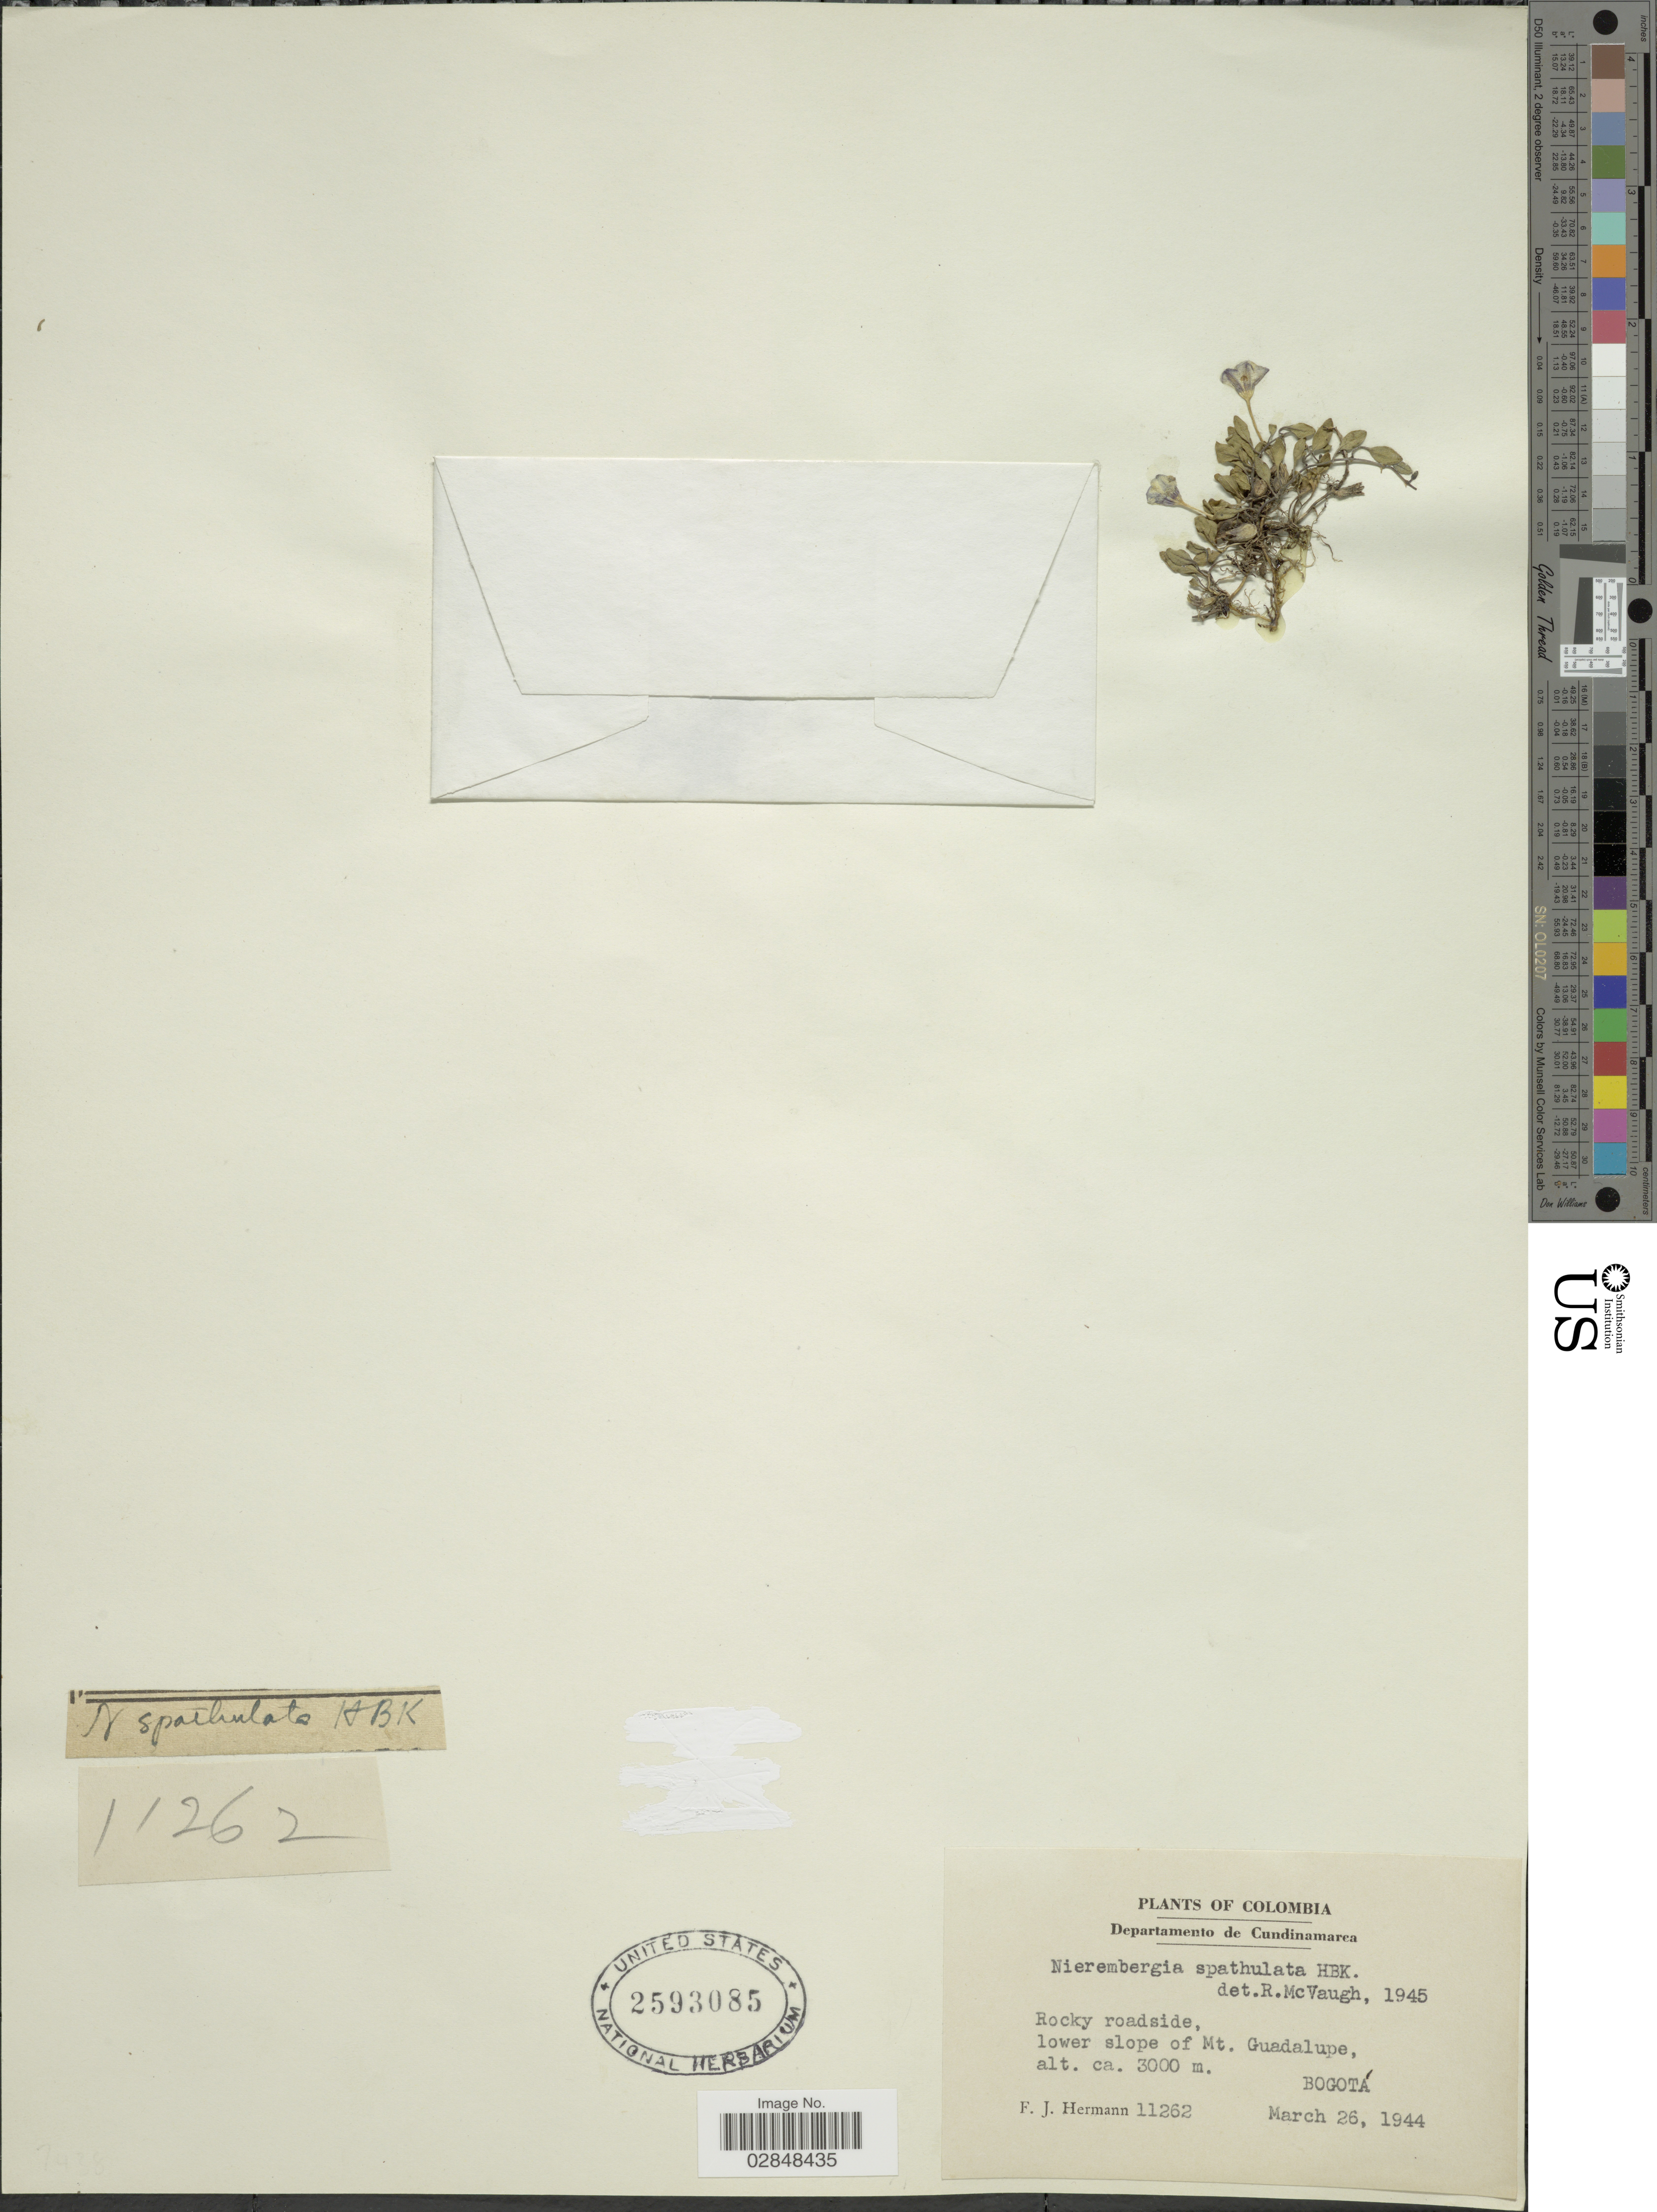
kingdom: Plantae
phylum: Tracheophyta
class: Magnoliopsida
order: Solanales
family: Solanaceae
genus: Nierembergia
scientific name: Nierembergia spathulata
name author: Kunth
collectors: F. J. Hermann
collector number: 11262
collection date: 1944-03-26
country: Colombia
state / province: Cundinamarca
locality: Departamento de Cundinamarca. Rocky roadside, lower slope of Mt. Guadalupe. Bogotá.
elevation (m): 3000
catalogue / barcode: US 2593085